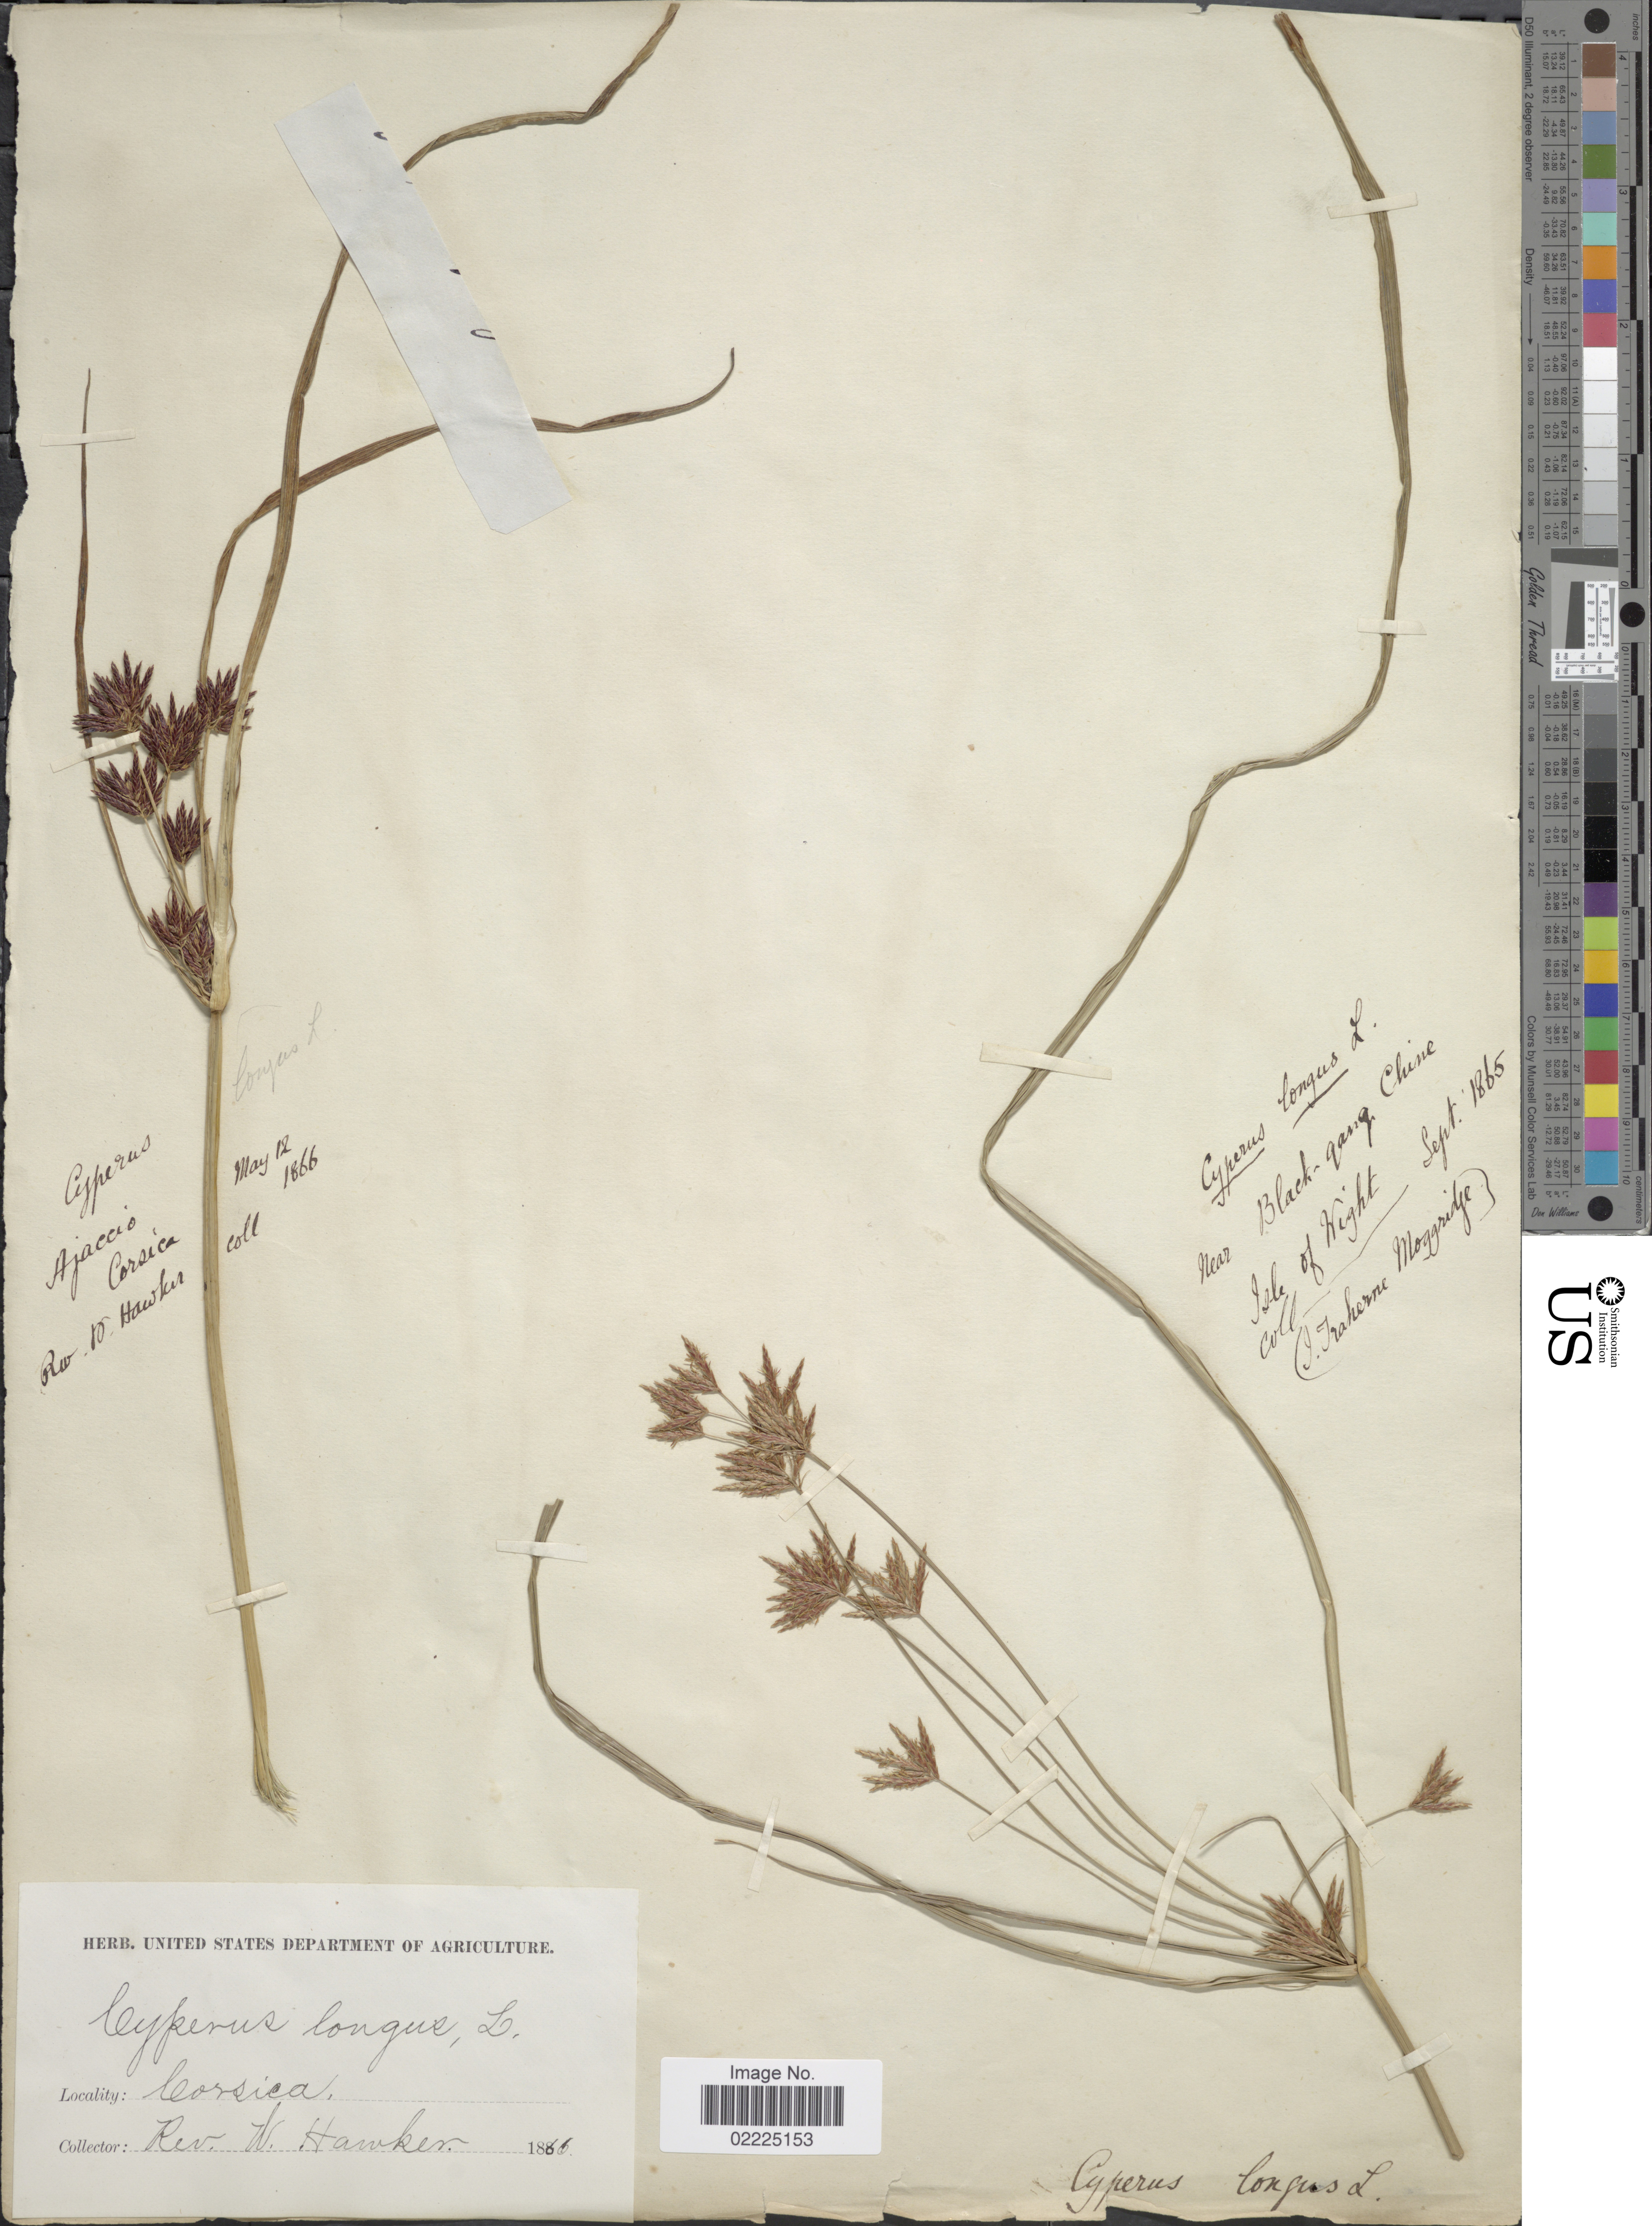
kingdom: Plantae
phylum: Tracheophyta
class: Liliopsida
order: Poales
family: Cyperaceae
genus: Cyperus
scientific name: Cyperus longus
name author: L.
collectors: W. Hawker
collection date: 1866-05-12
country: France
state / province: Corsica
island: Corse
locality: Ajaccio